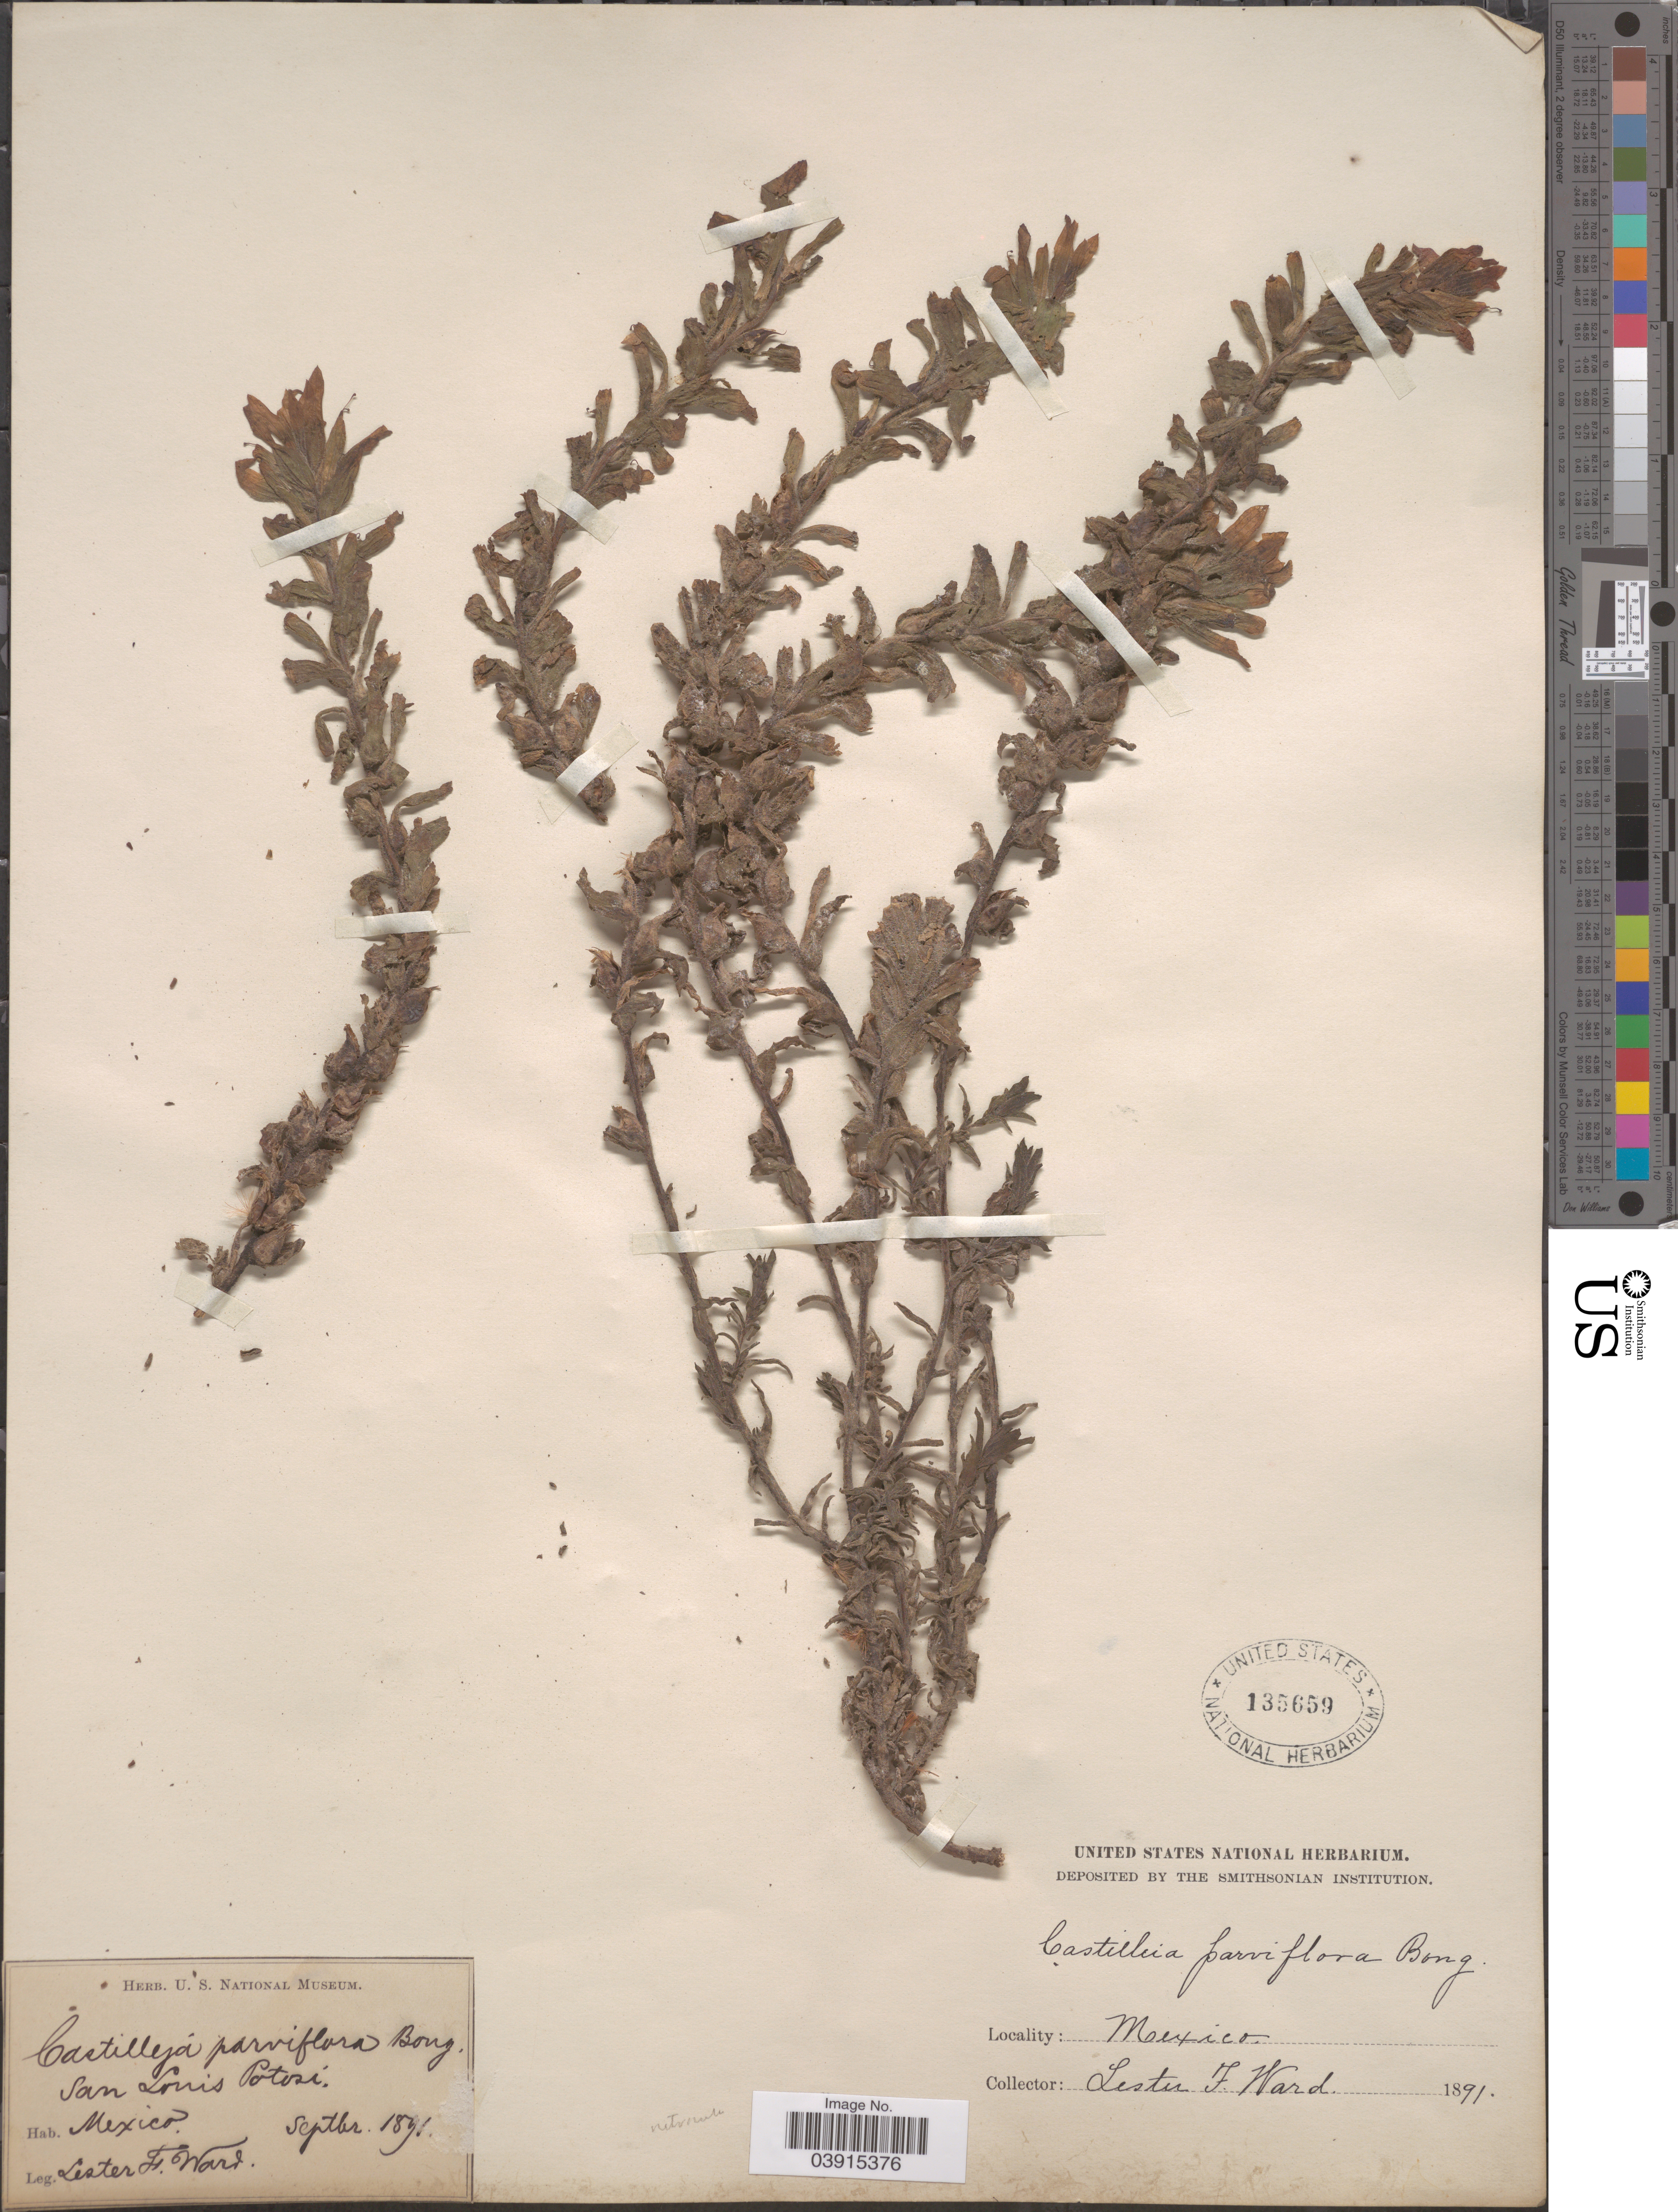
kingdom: Plantae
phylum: Tracheophyta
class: Magnoliopsida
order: Lamiales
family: Orobanchaceae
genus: Castilleja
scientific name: Castilleja nitricola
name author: Eastw.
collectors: L. F. Ward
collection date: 1891-09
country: Mexico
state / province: San Luis Potosí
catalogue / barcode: US 135659